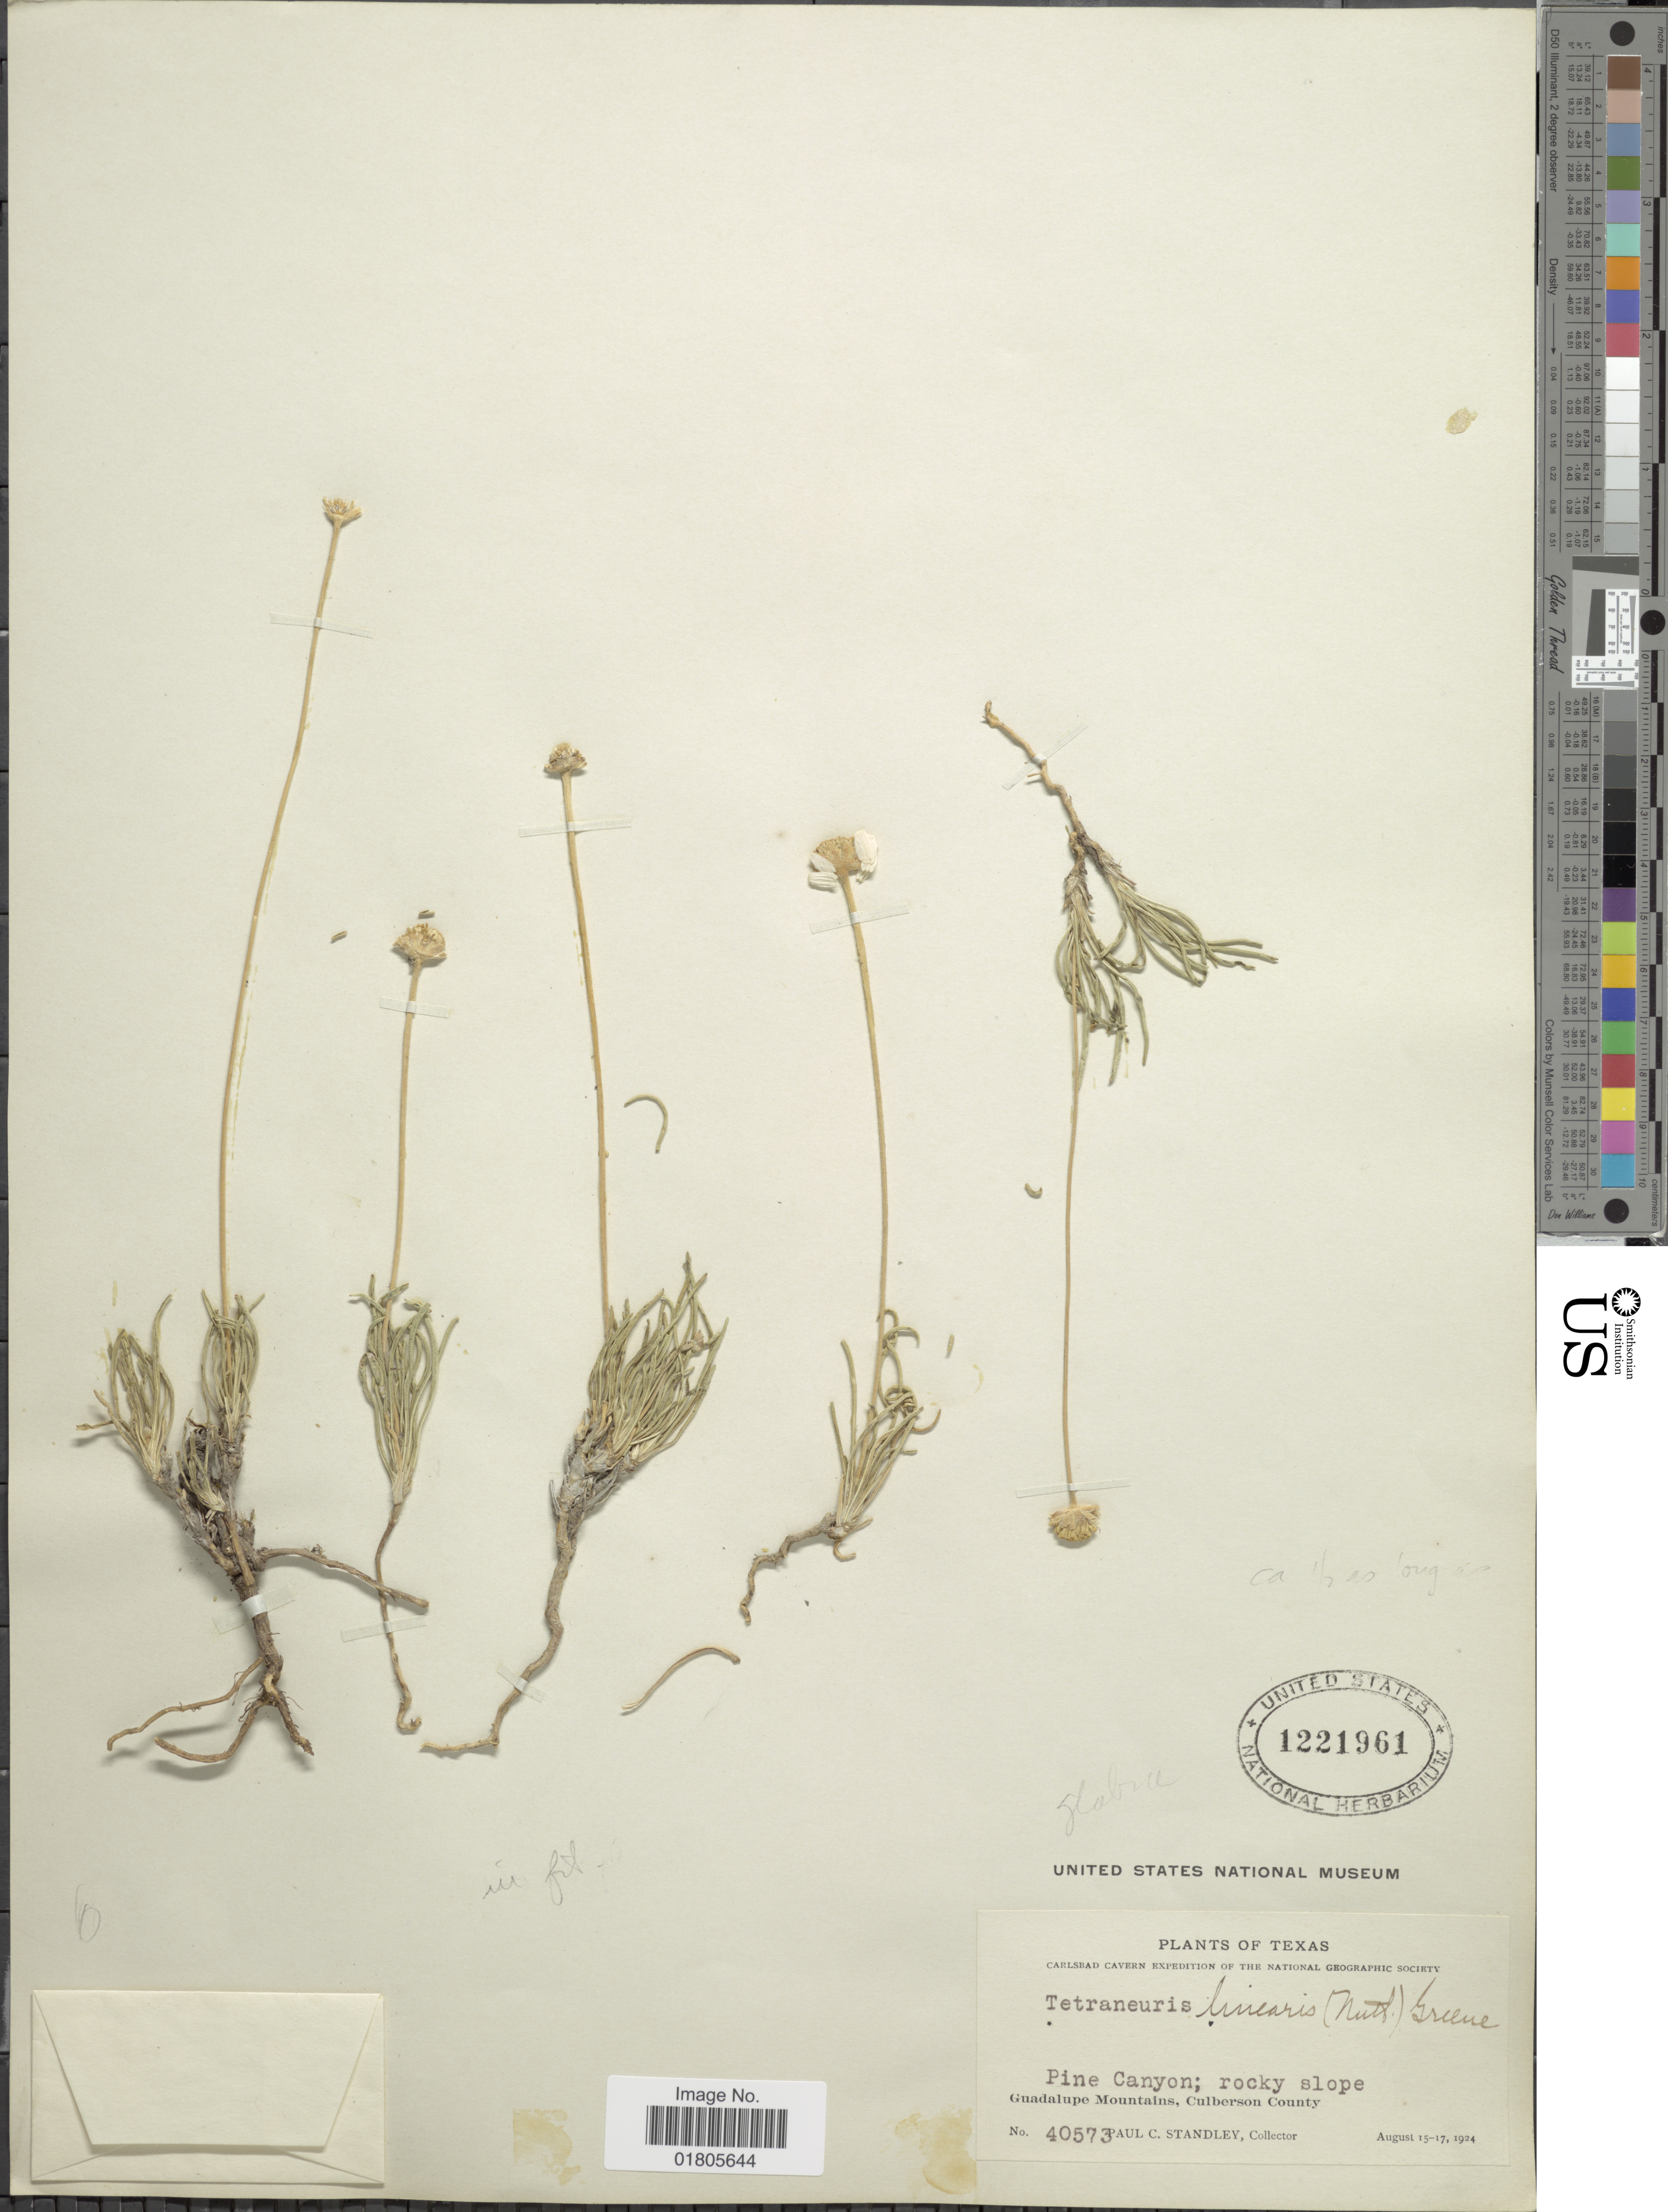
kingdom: Plantae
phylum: Tracheophyta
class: Magnoliopsida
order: Asterales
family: Asteraceae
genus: Actinea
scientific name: Actinea scaposa var. linearis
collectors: P. C. Standley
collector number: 40573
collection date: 1924-08-15/1924-08-17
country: United States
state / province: Texas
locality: Guadalupe Mountains, Culberson County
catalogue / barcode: US 1221961